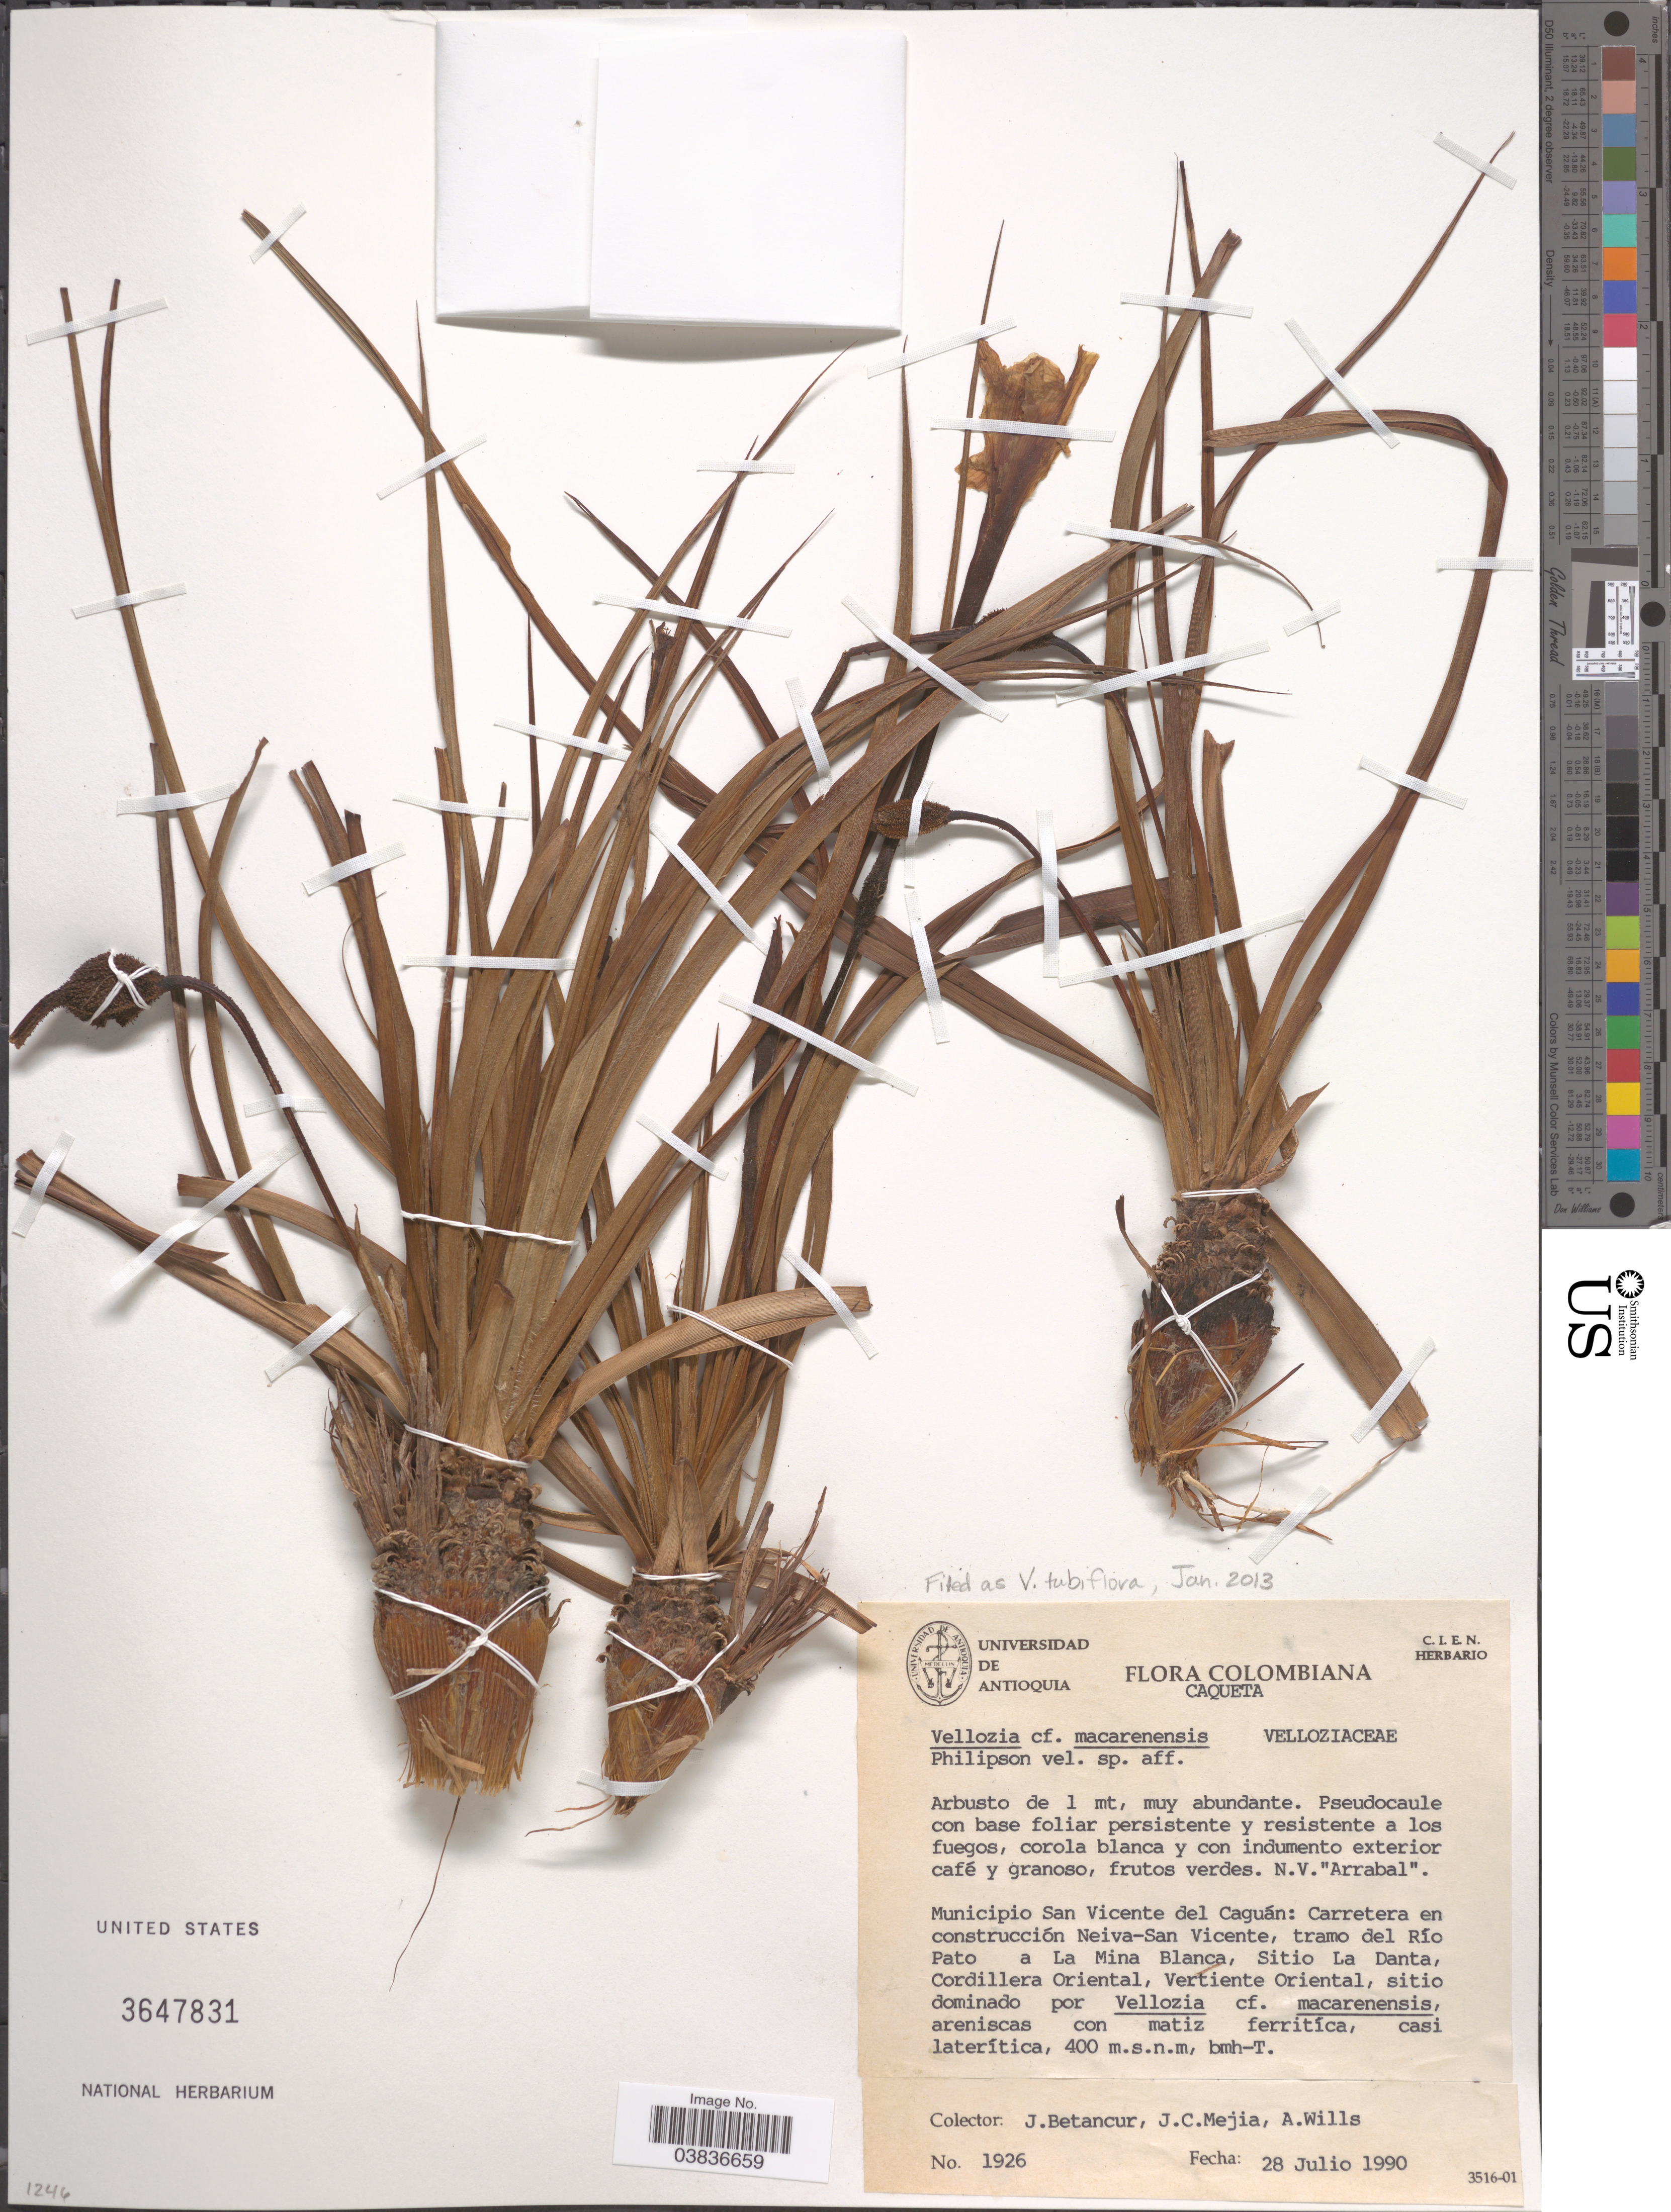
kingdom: Plantae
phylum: Tracheophyta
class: Liliopsida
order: Pandanales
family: Velloziaceae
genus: Vellozia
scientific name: Vellozia tubiflora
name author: (A. Rich.) Kunth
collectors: J. Betancur, J. C. Mejia & A. Wills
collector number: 1926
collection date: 1990-07-28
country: Colombia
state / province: Caquetá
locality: Municipio San Vicente del Caguán: Carretera en construcción Neiva-San Vicente, tramo del Río Pato a La Mina Blanca, Sitio La Danta, Cordillera Oriental, Vertiente Oriental.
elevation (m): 400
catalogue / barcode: US 3647831